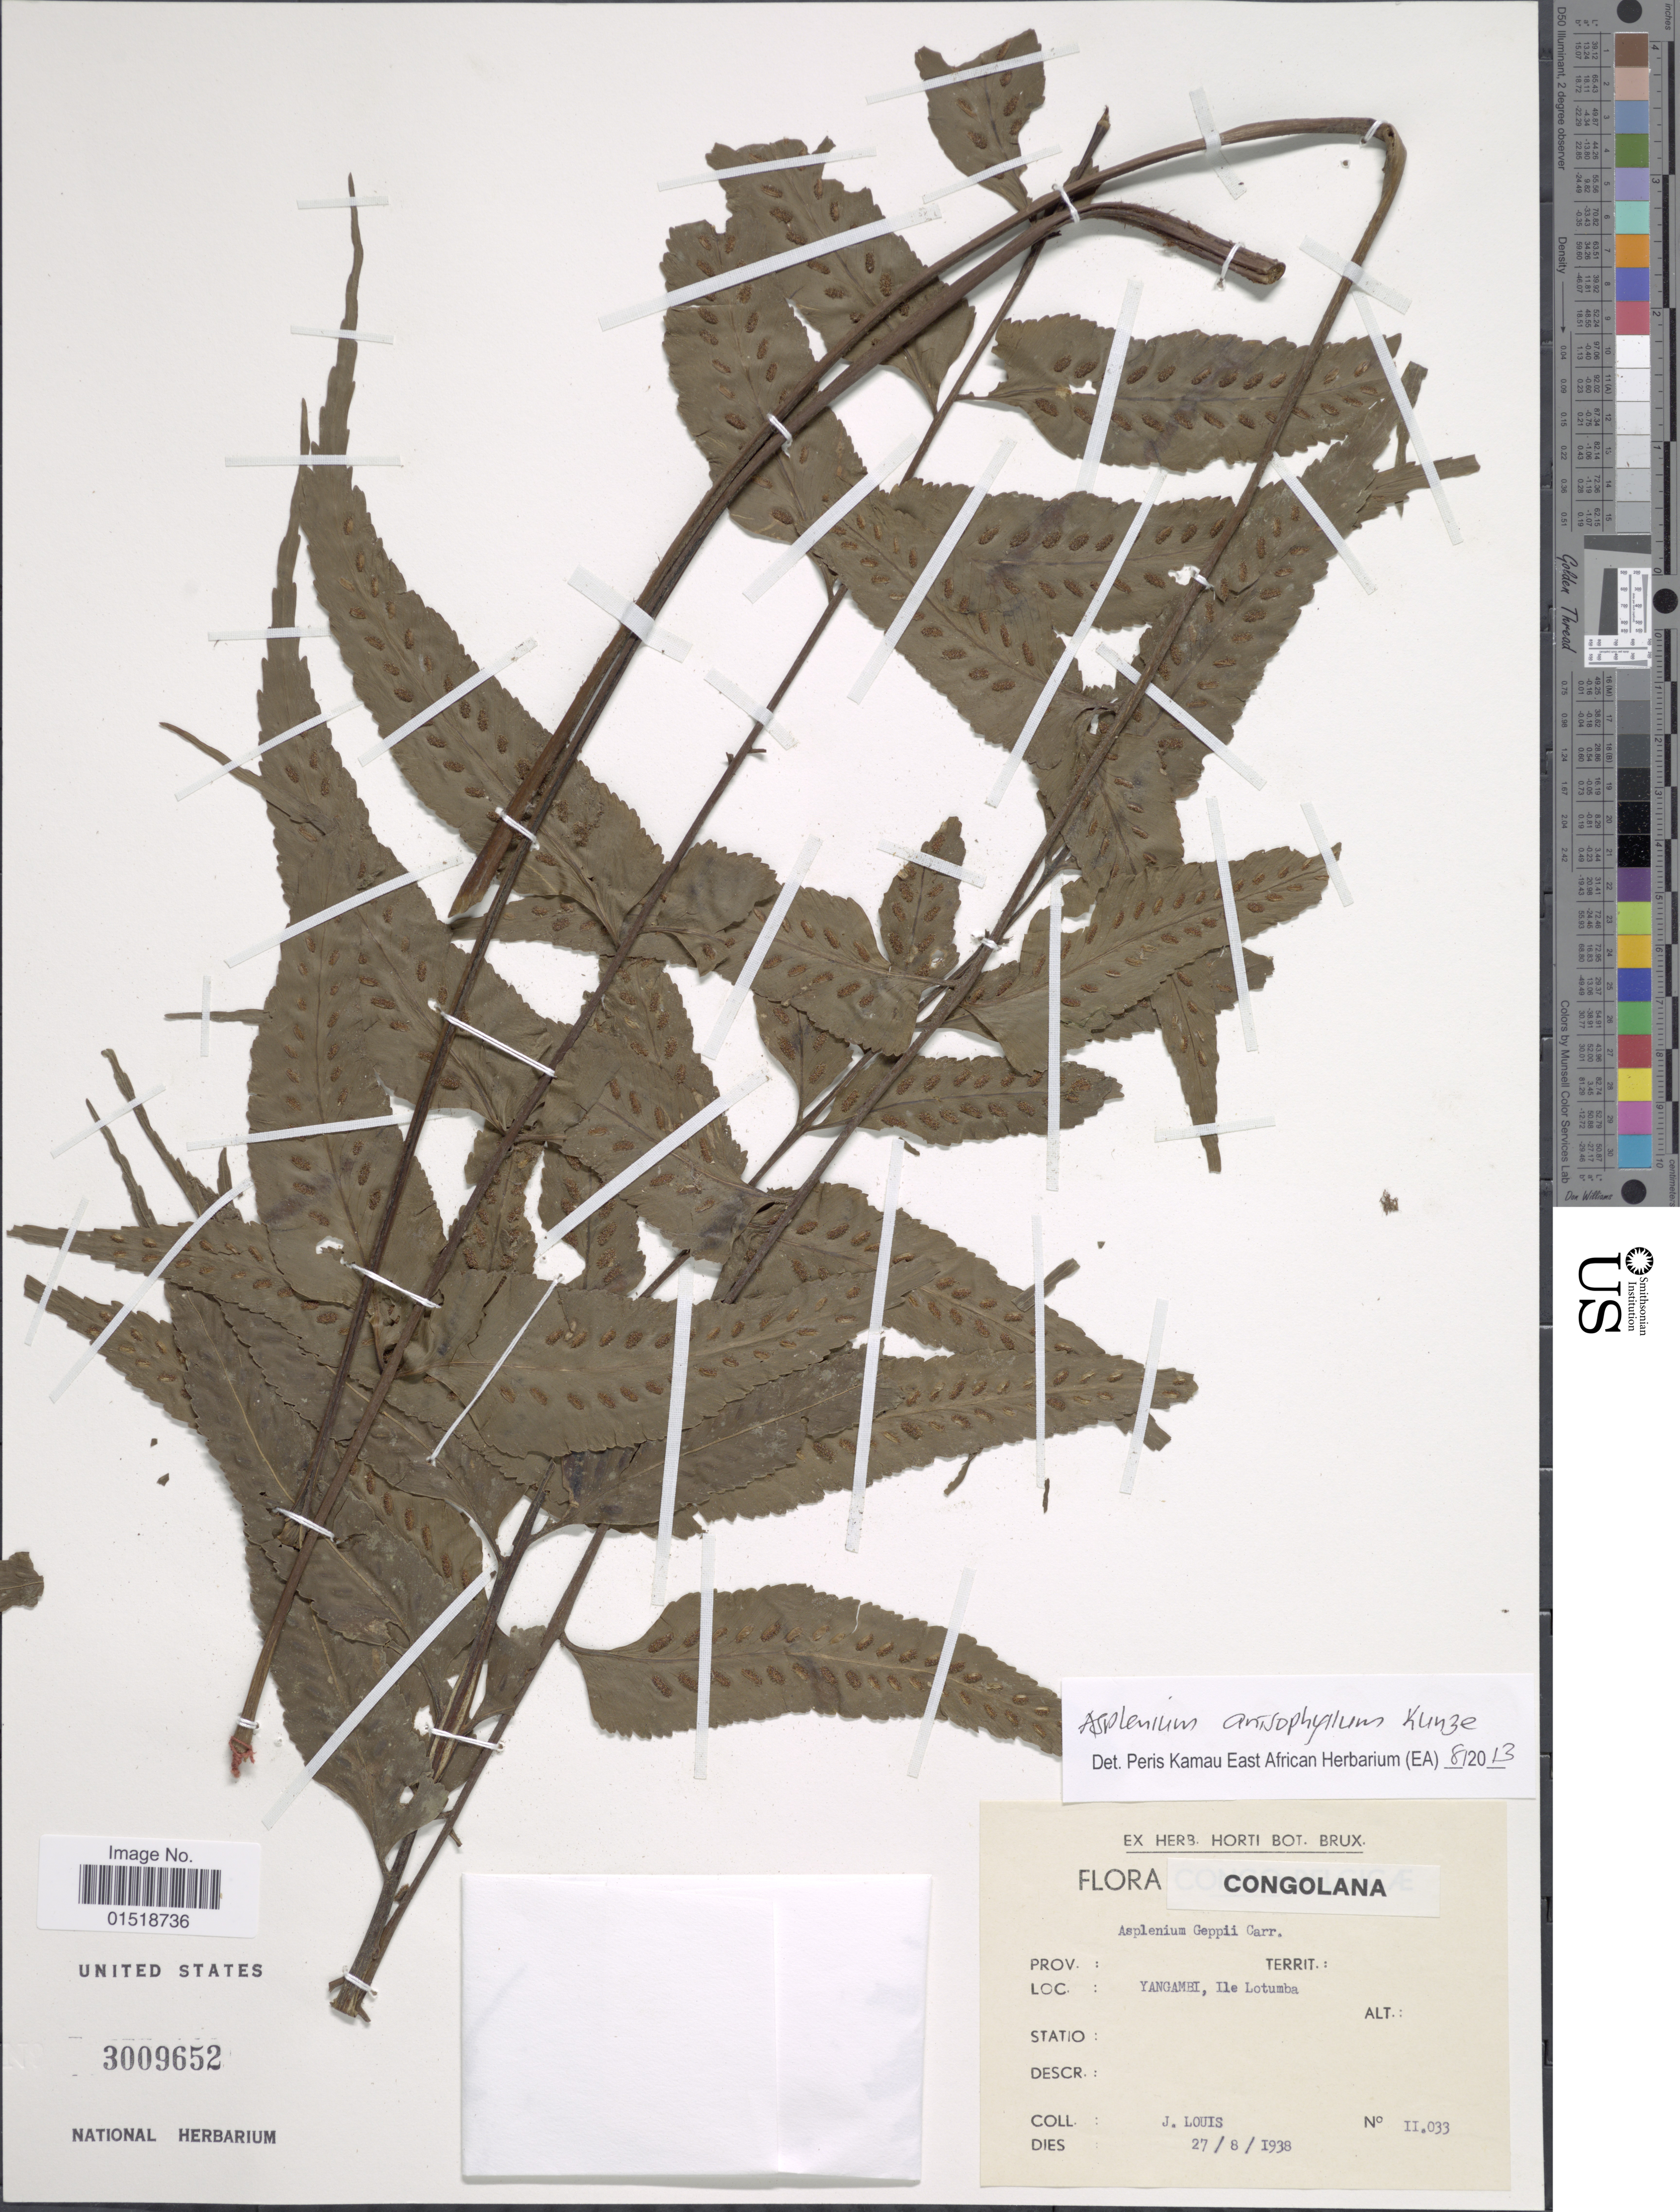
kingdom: Plantae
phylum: Tracheophyta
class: Polypodiopsida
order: Polypodiales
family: Aspleniaceae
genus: Asplenium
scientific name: Asplenium anisophyllum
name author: Kunze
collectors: J. Louis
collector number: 11033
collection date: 1938-08-27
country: Congo, Democratic Republic of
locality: Congolana. Yangambi, Ile Lotumba.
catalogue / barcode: US 3009652